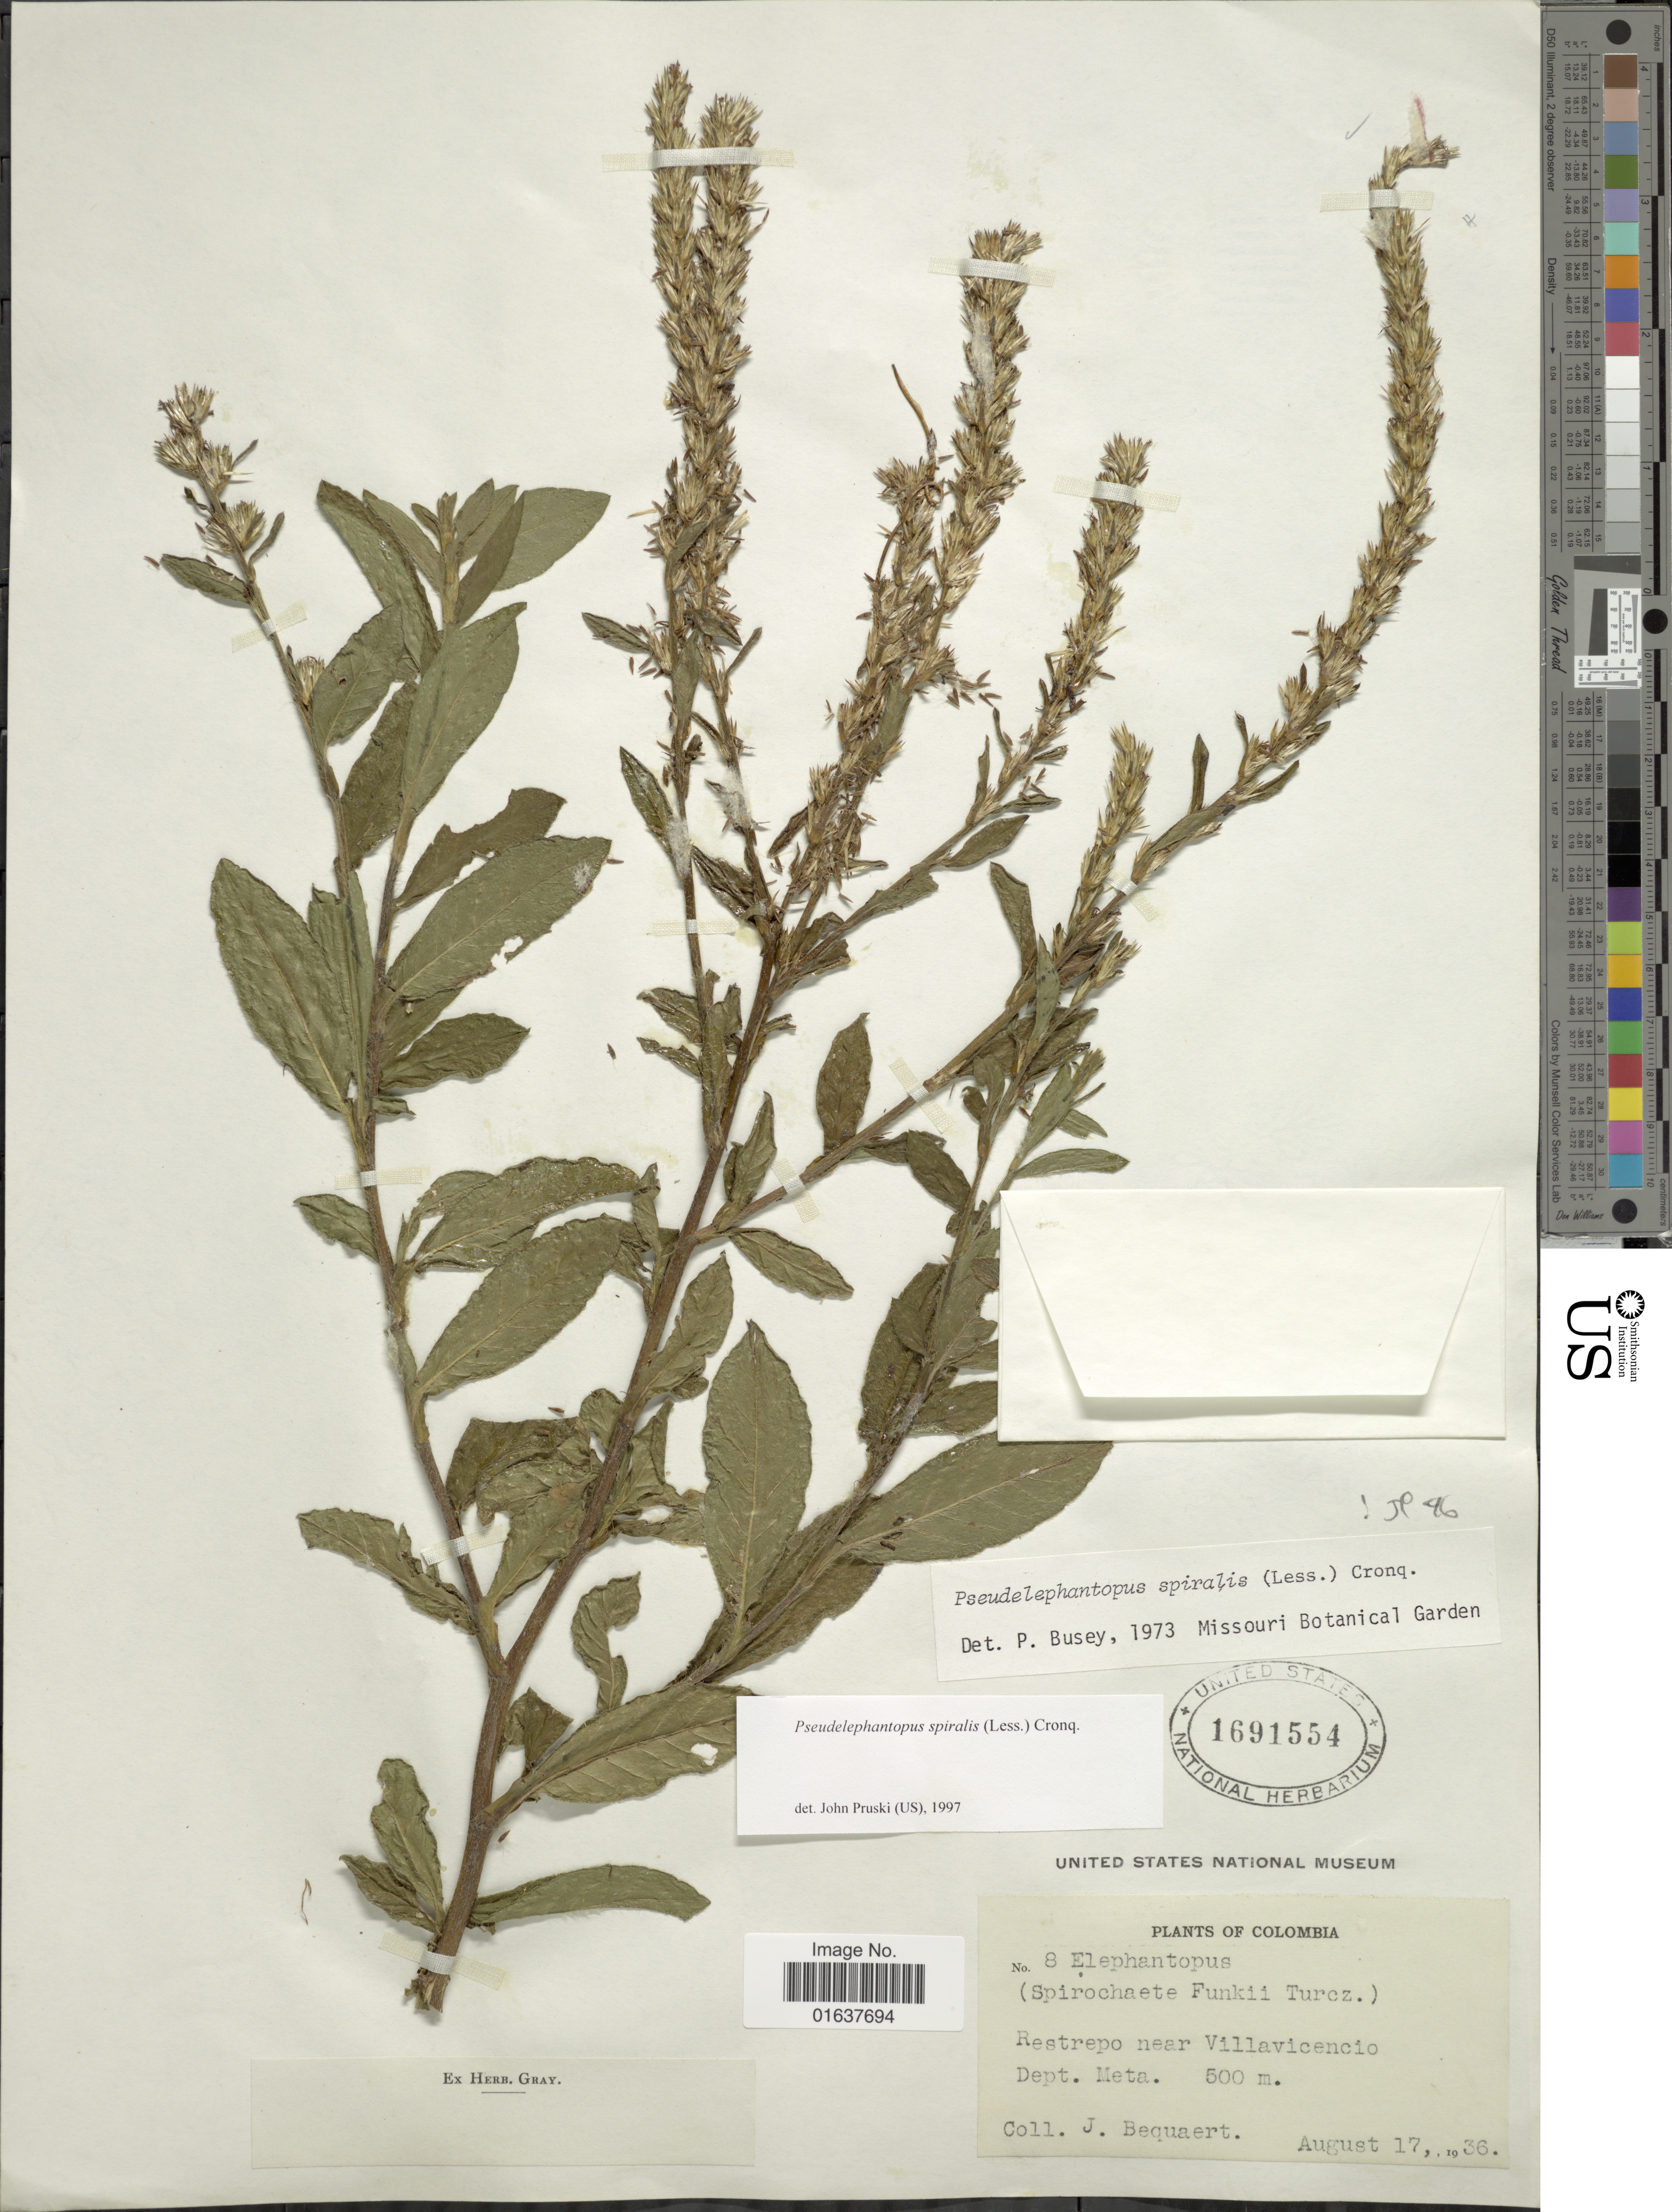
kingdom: Plantae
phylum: Tracheophyta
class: Magnoliopsida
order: Asterales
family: Asteraceae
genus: Pseudelephantopus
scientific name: Pseudelephantopus spiralis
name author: (Less.) Cronquist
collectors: J. Bequaert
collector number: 8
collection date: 1936-08-17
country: Colombia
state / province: Meta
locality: Restrepo near Villavicencio Dept. Meta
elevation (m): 500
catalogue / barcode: US 1691554